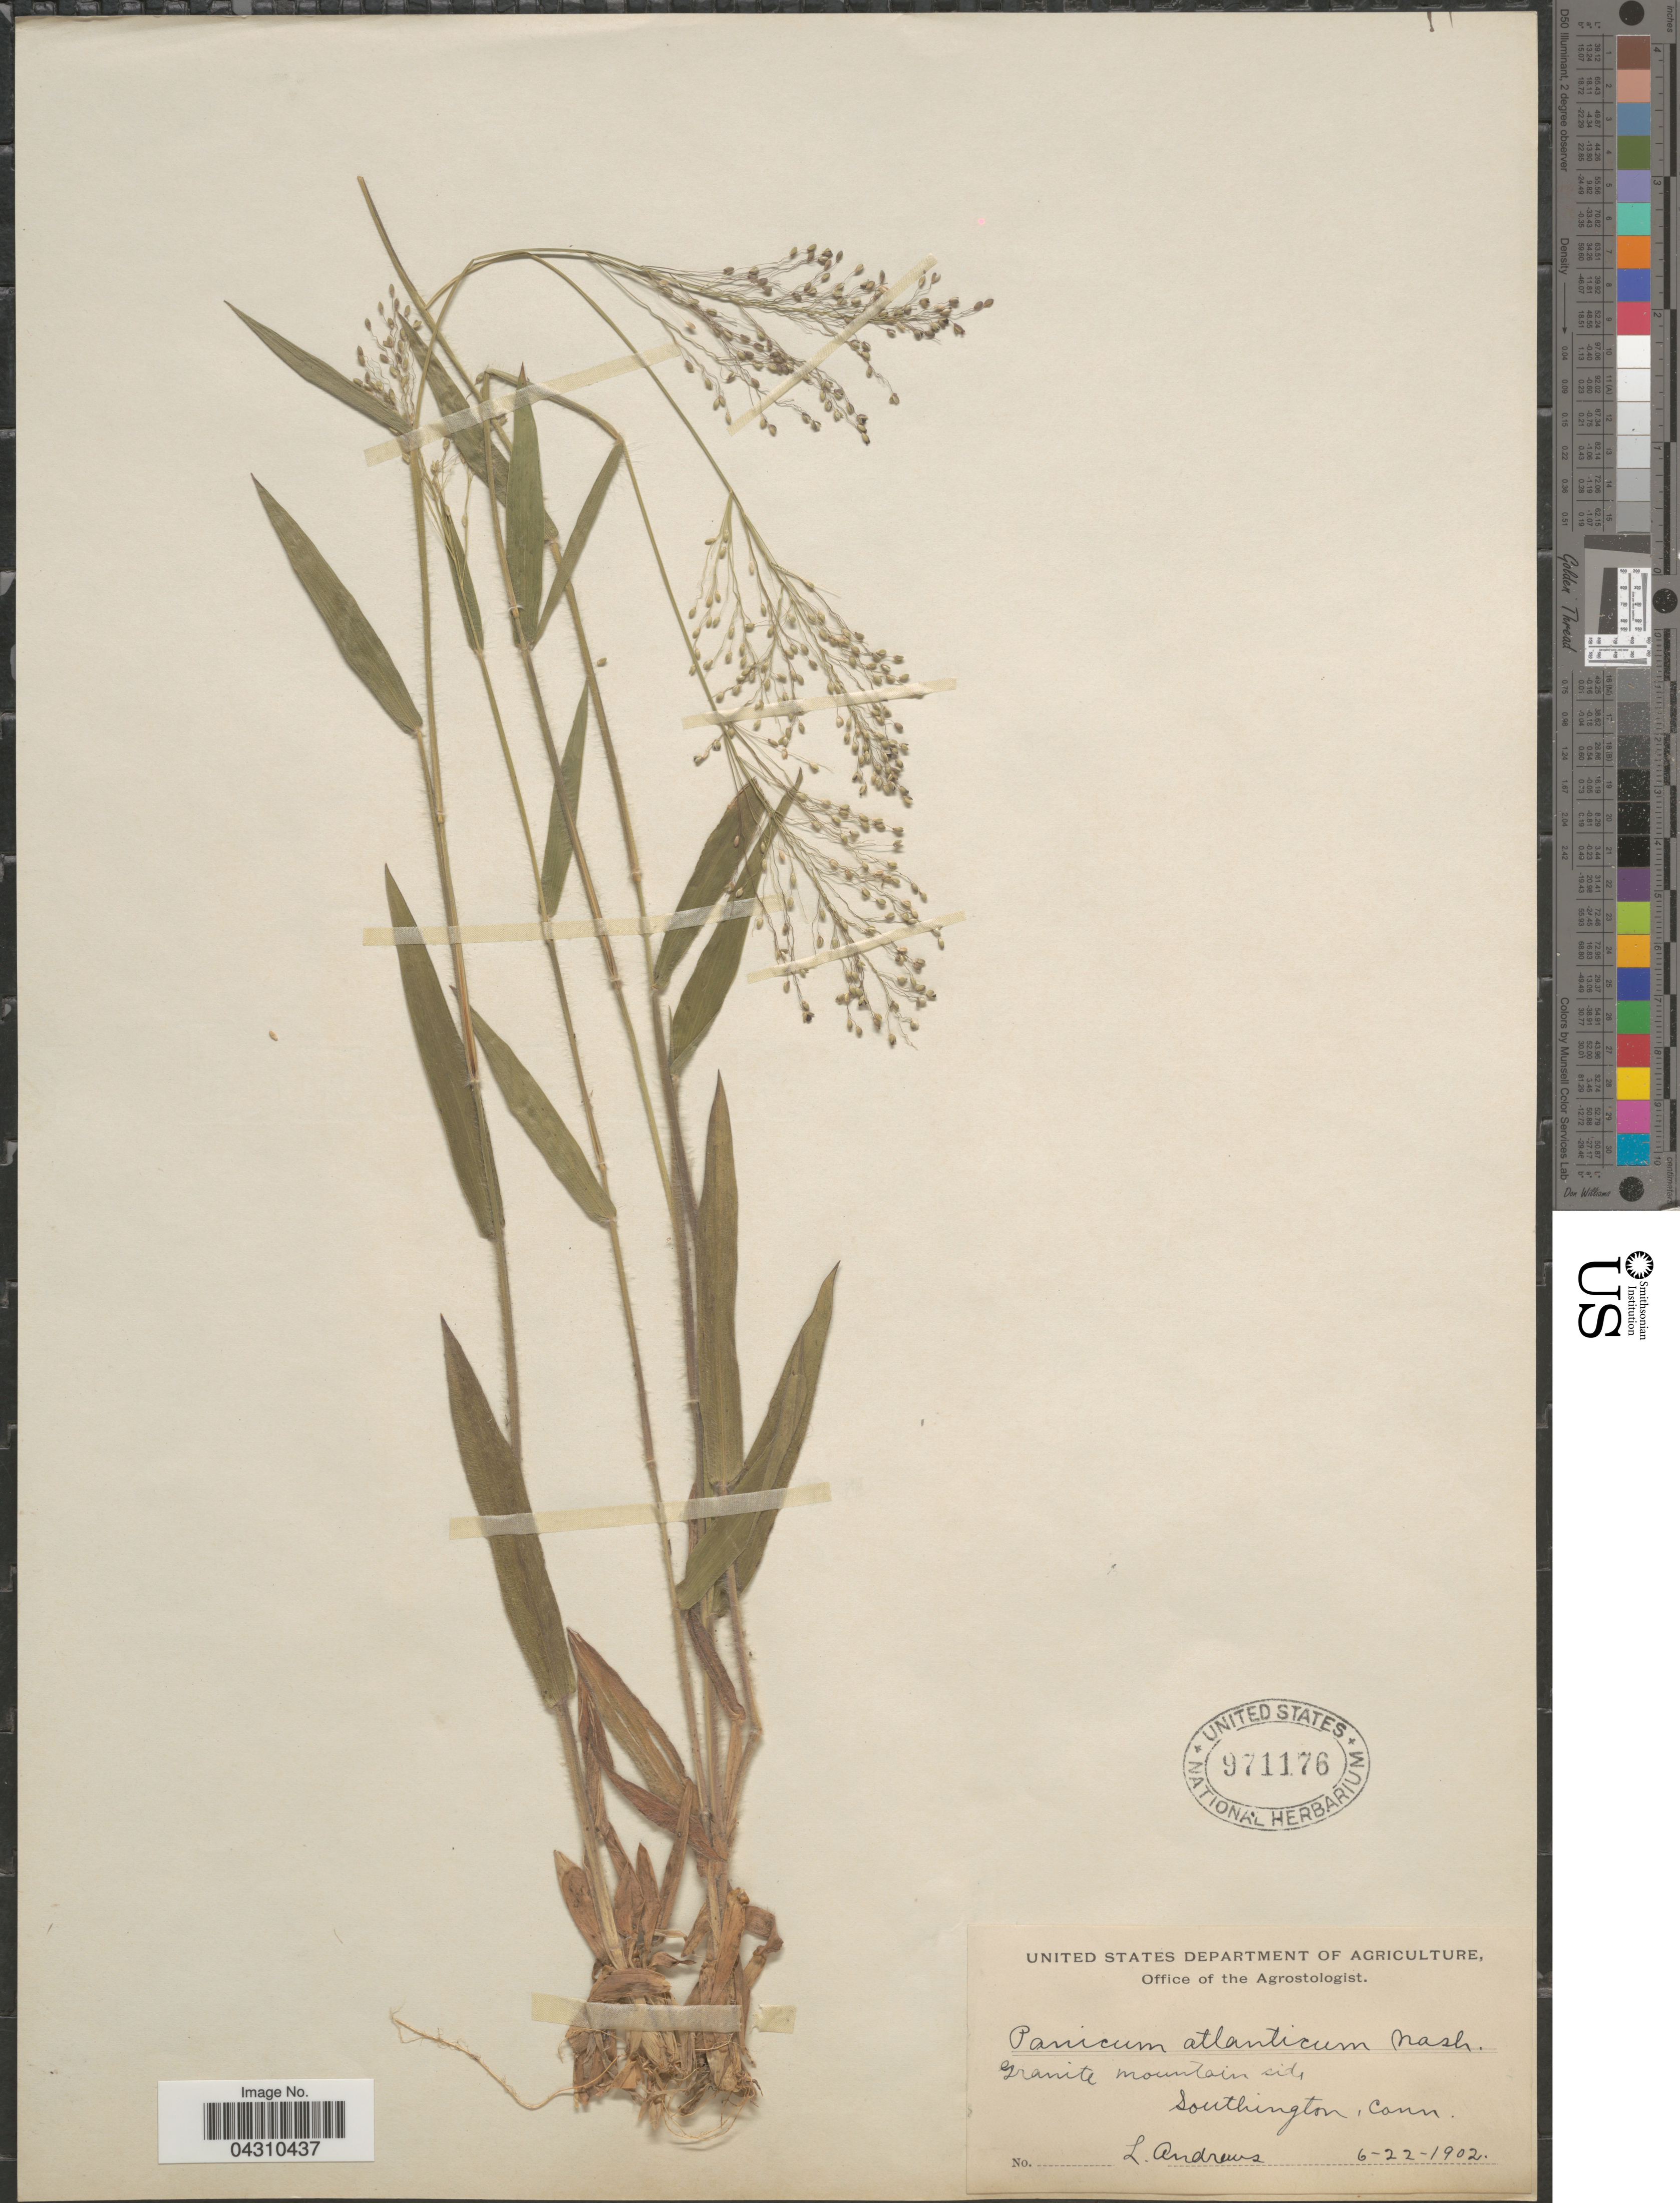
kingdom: Plantae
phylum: Tracheophyta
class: Liliopsida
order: Poales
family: Poaceae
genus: Dichanthelium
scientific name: Dichanthelium acuminatum var. acuminatum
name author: (Sw.) Gould & C.A. Clark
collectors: L. Andrews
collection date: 1902-06-22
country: United States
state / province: Connecticut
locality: Granite mountain side, Southington.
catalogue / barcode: US 971176